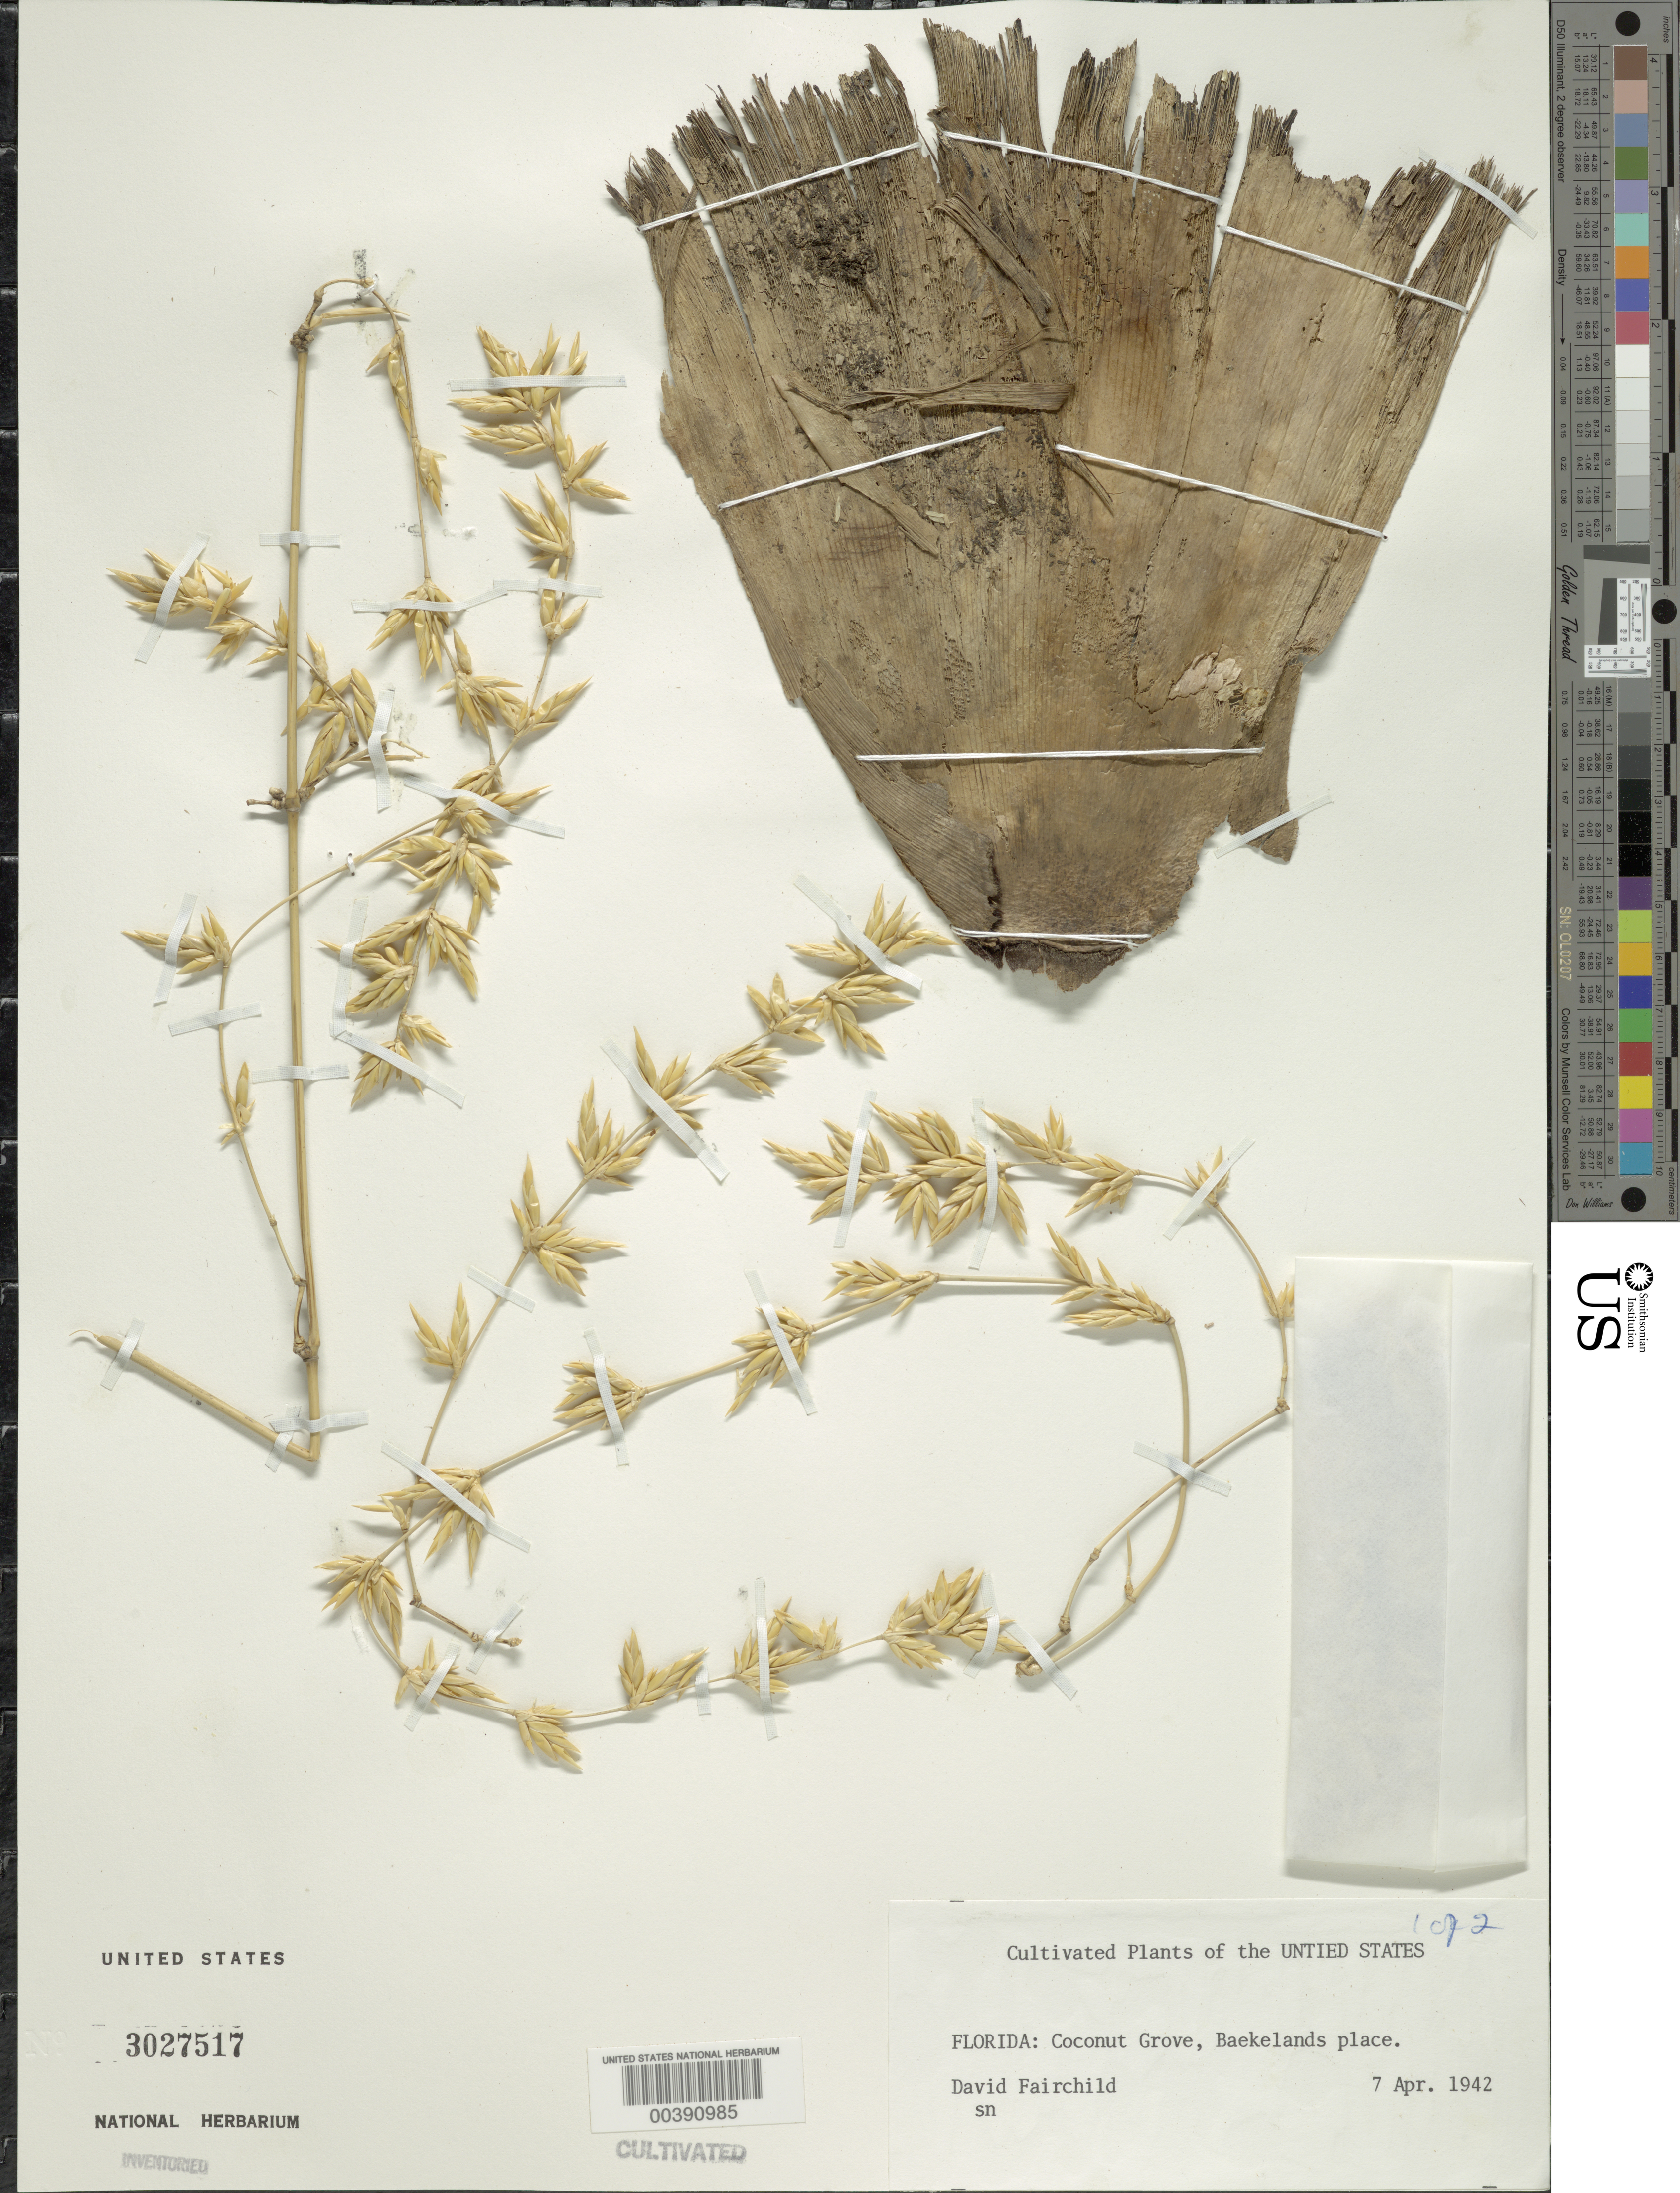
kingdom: Plantae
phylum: Tracheophyta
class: Liliopsida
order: Poales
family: Poaceae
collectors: D. Fairchild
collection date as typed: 07 Apr 1942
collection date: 1942-04-07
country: United States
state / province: Florida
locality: Coconut Grove, Baekelands place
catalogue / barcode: US 3027517